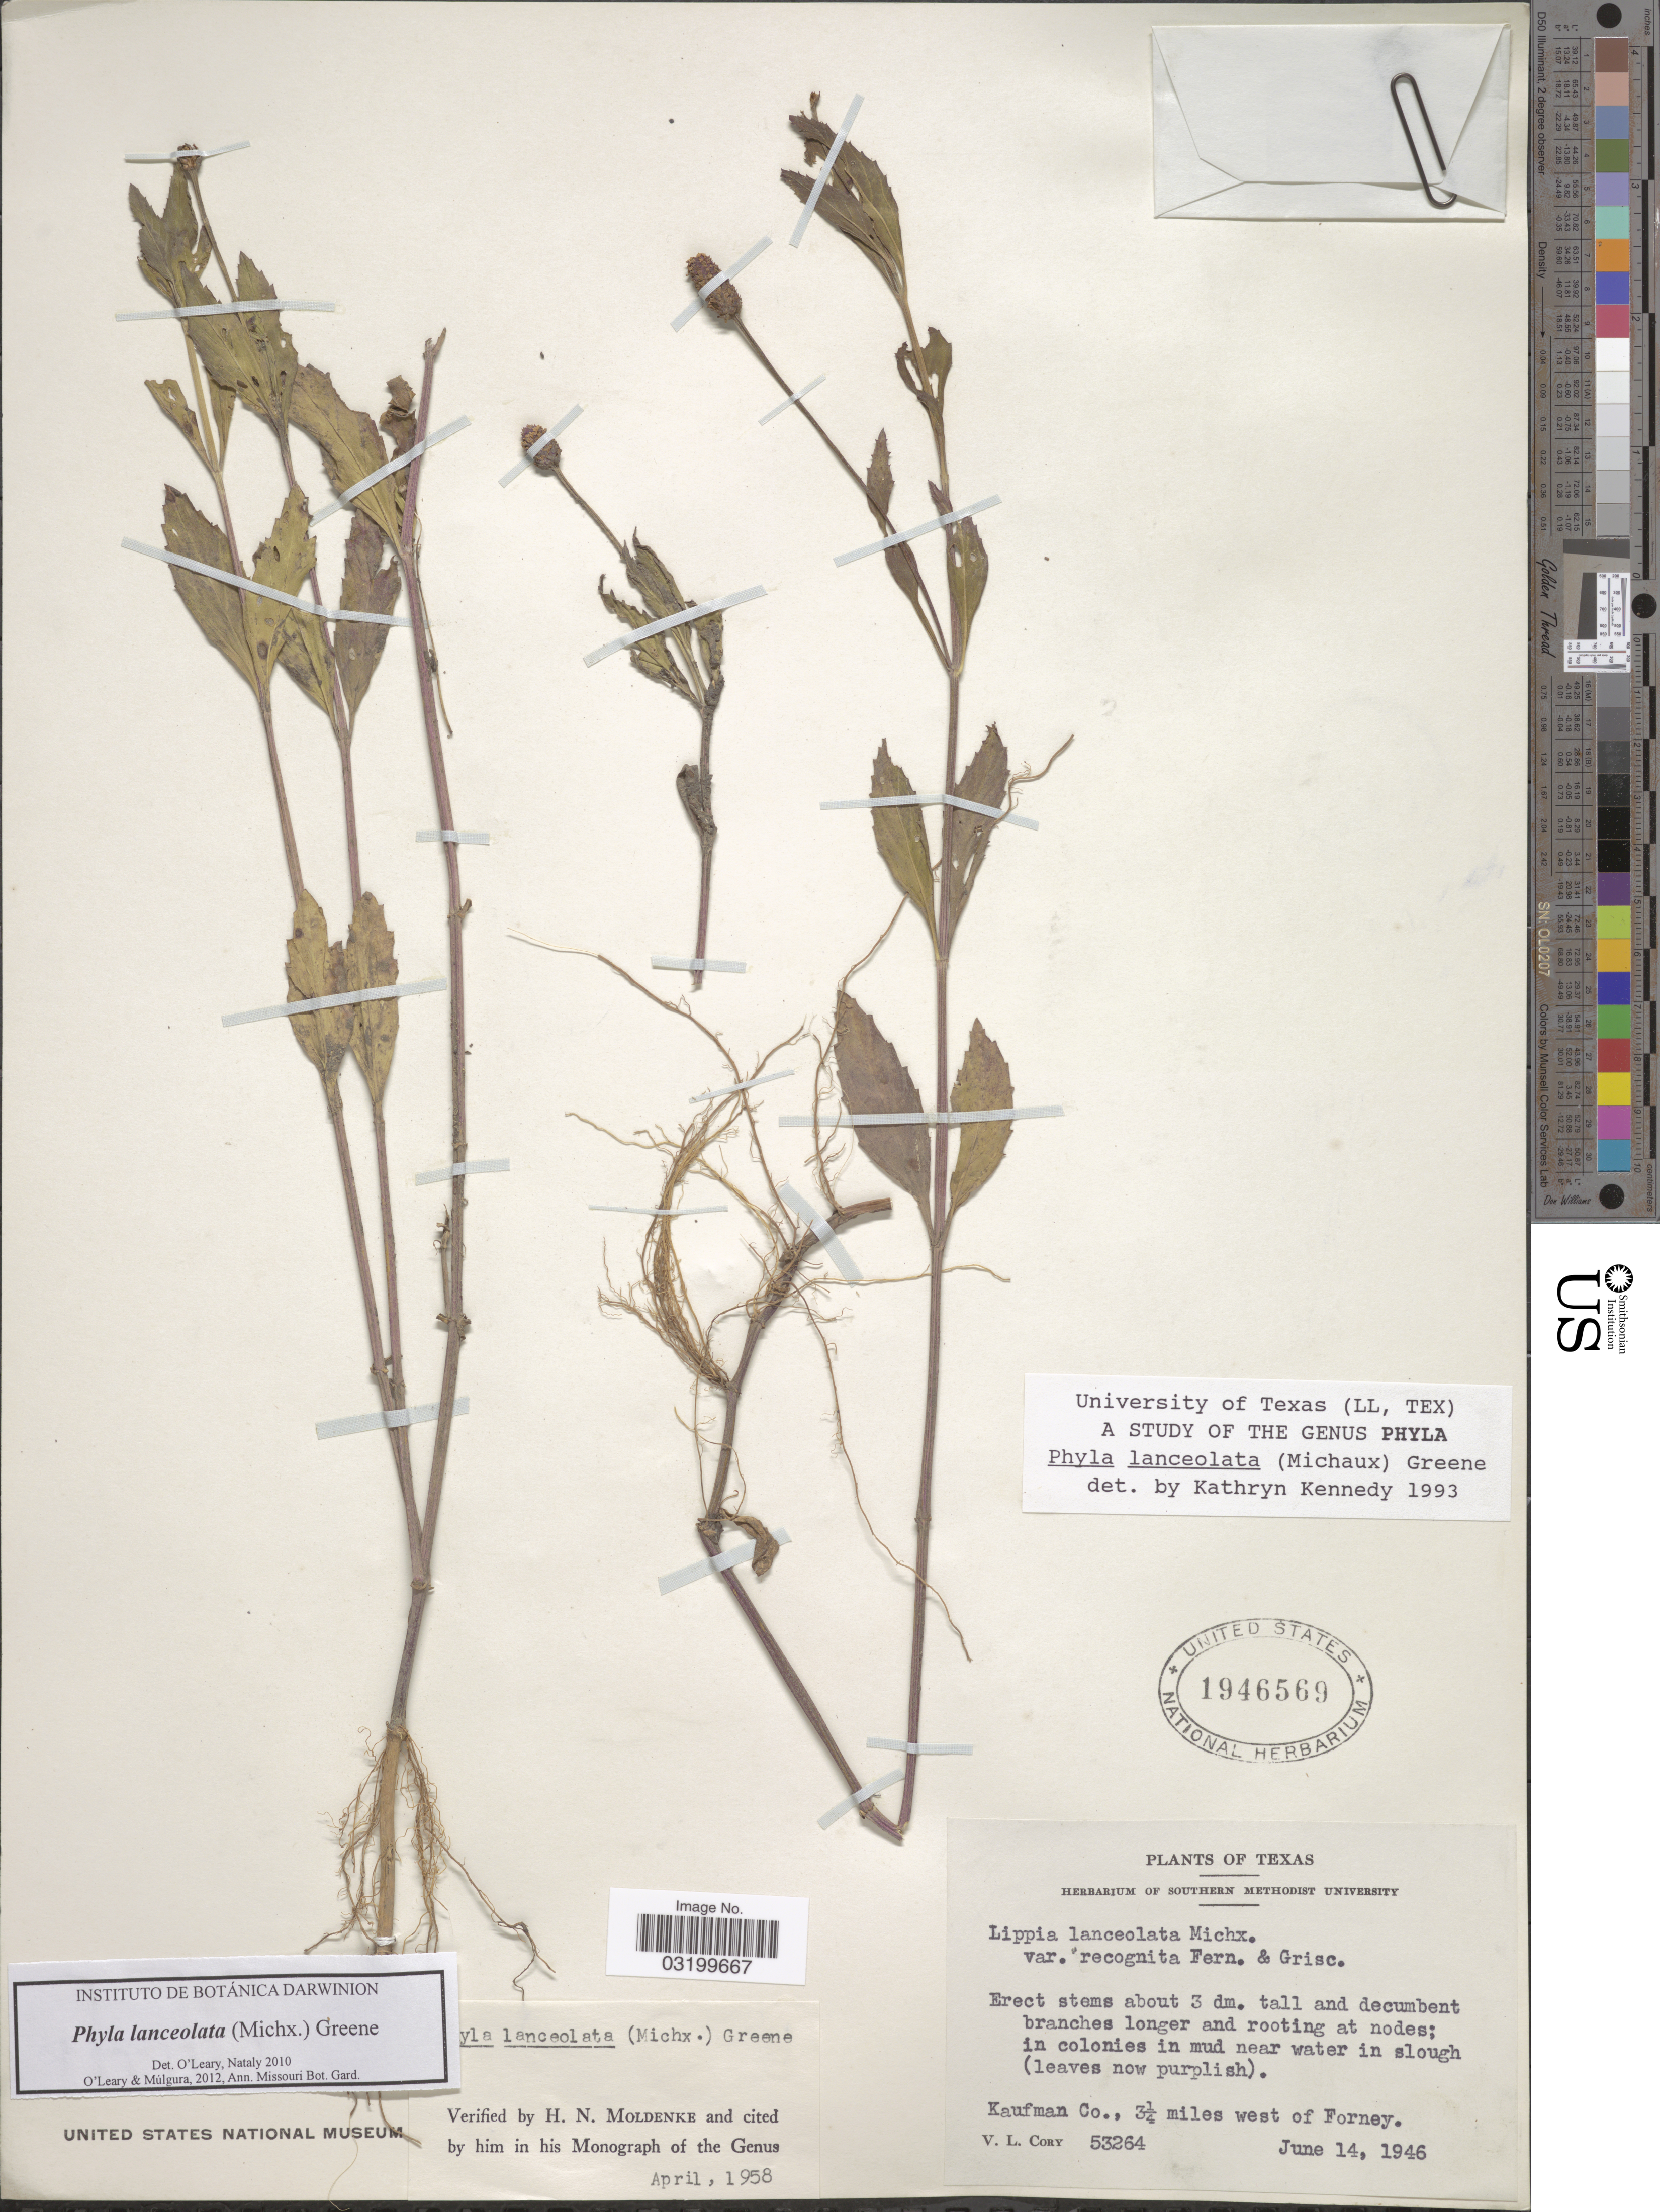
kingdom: Plantae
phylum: Tracheophyta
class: Magnoliopsida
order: Lamiales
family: Verbenaceae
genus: Phyla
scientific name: Phyla lanceolata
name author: (Michx.) Greene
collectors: V. Cory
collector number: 53264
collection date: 1946-06-14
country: United States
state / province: Texas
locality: Kaufman Co., 3¼ miles west of Forney.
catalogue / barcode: US 1946569